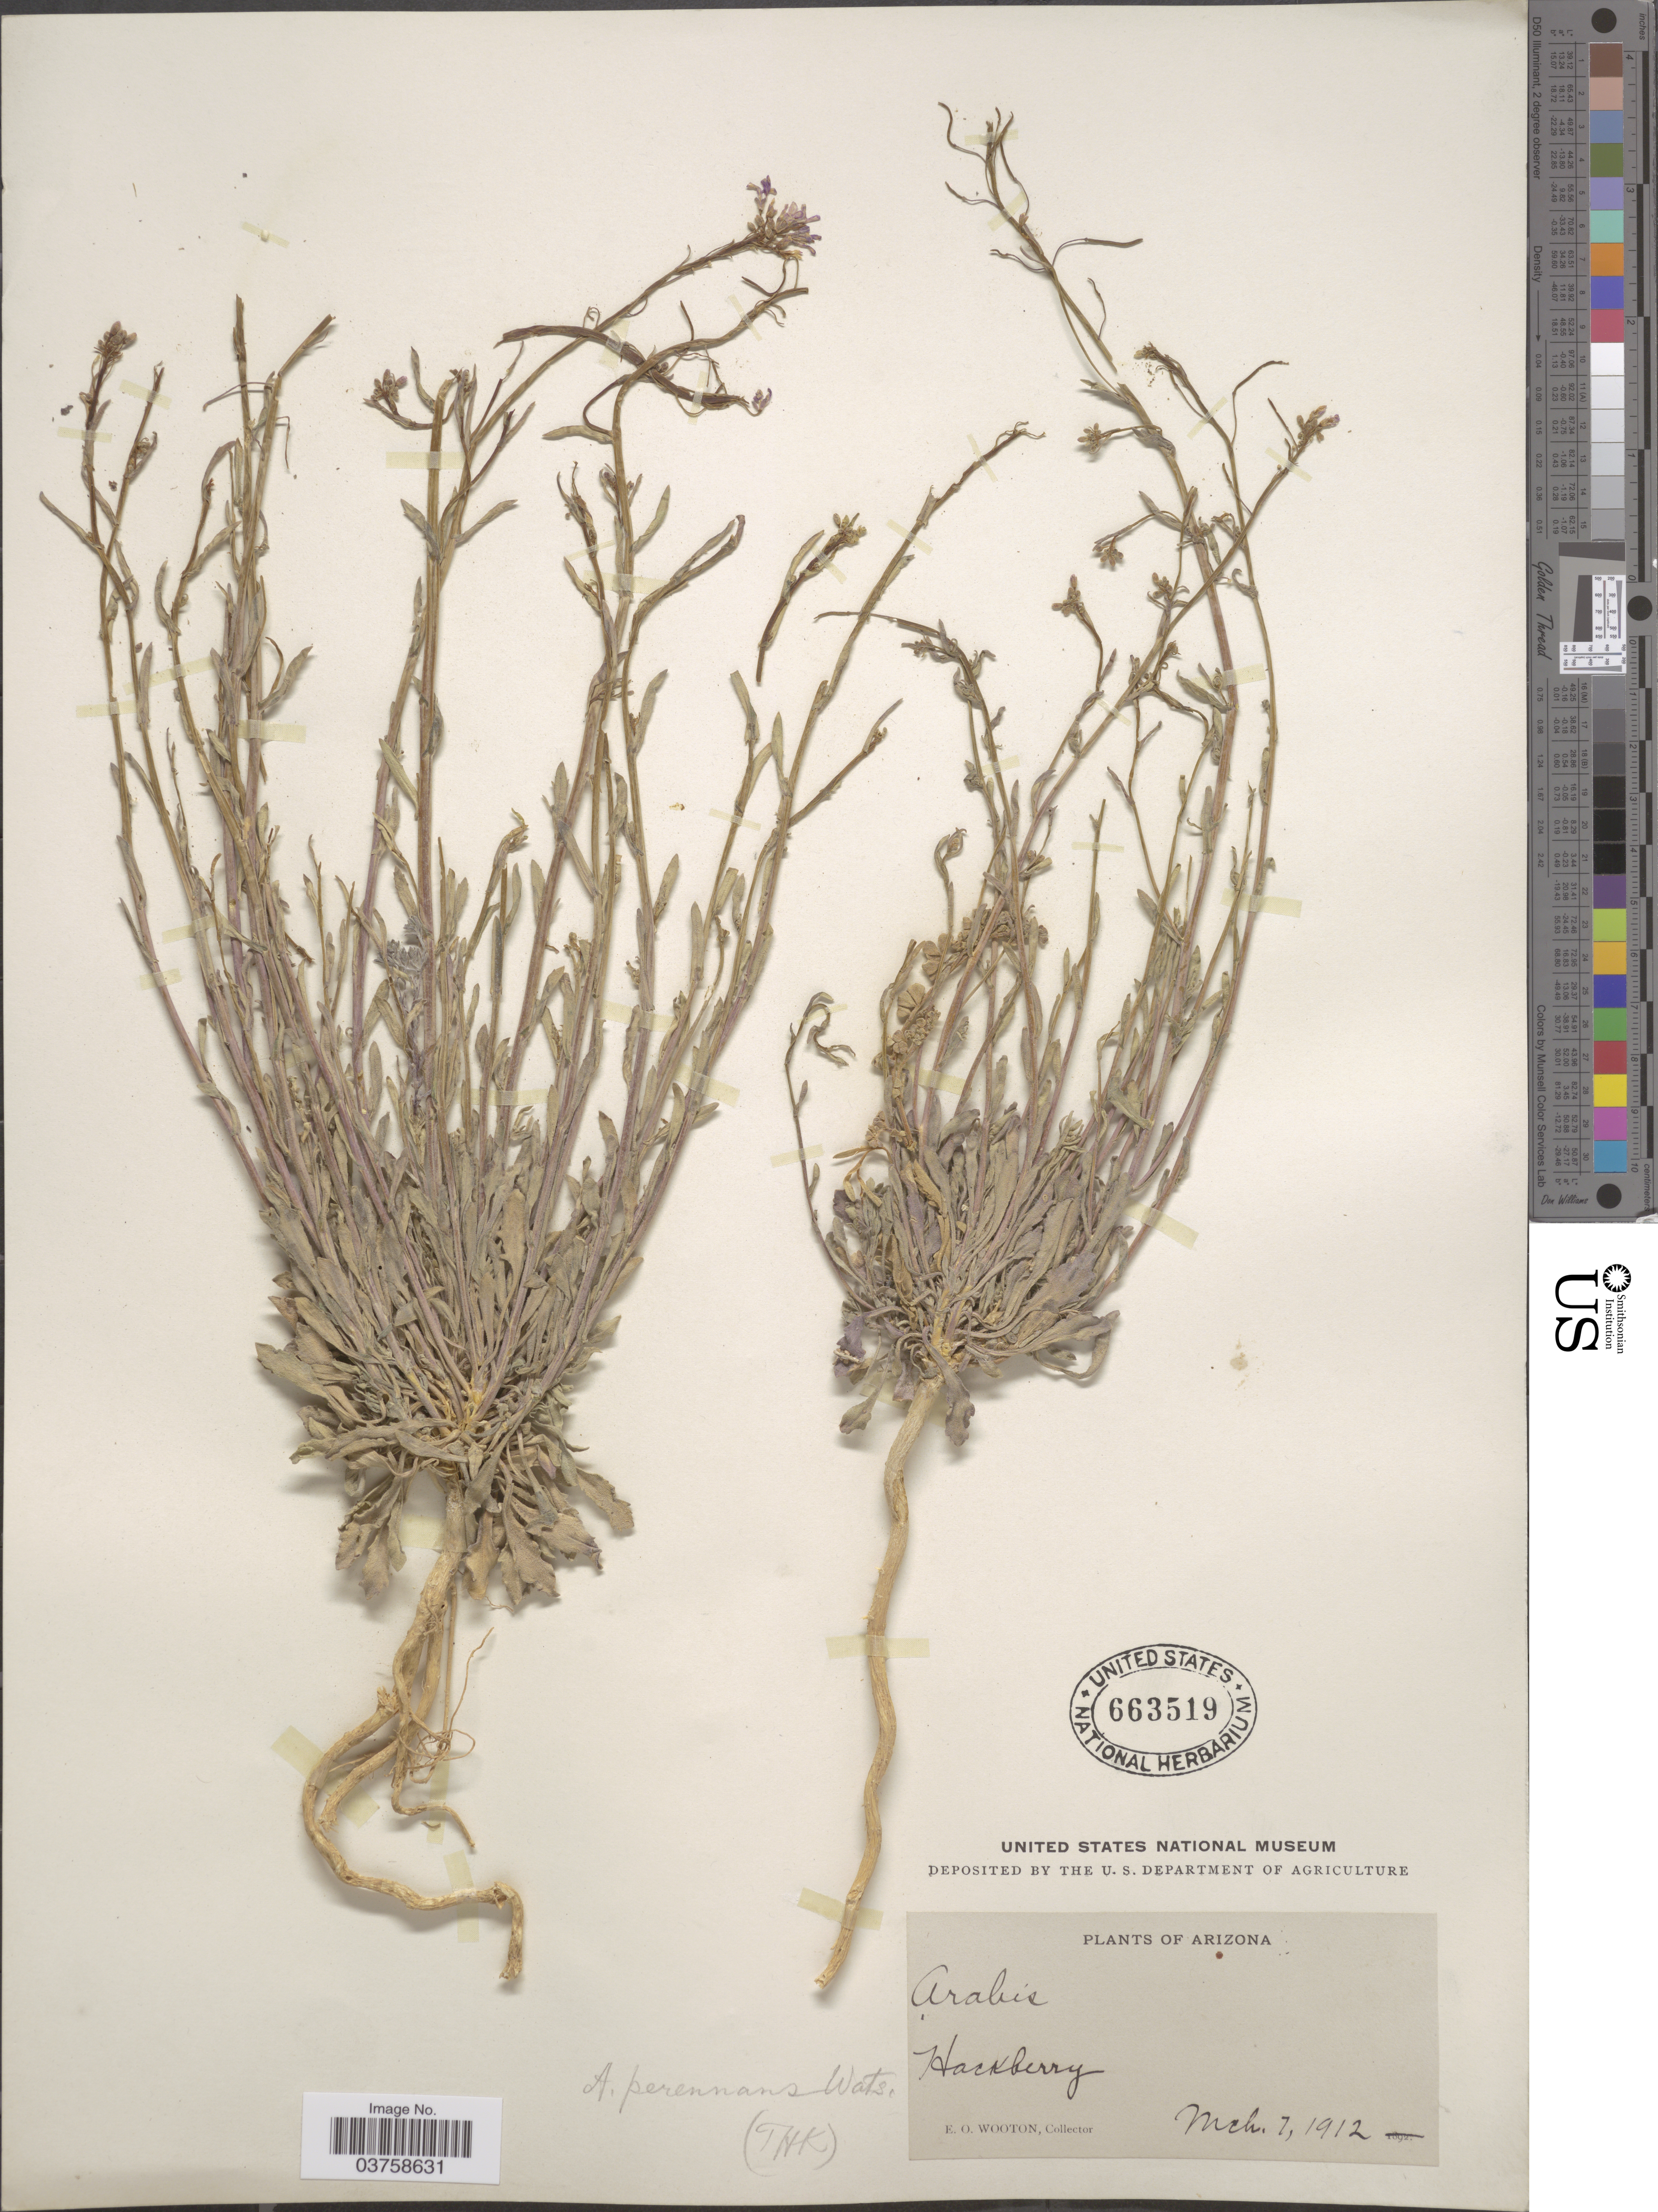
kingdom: Plantae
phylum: Tracheophyta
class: Magnoliopsida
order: Brassicales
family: Brassicaceae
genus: Arabis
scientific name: Arabis perennans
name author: S. Watson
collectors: E. O. Wooton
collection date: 1912-03-07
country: United States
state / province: Arizona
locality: Hackberry.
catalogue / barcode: US 663519